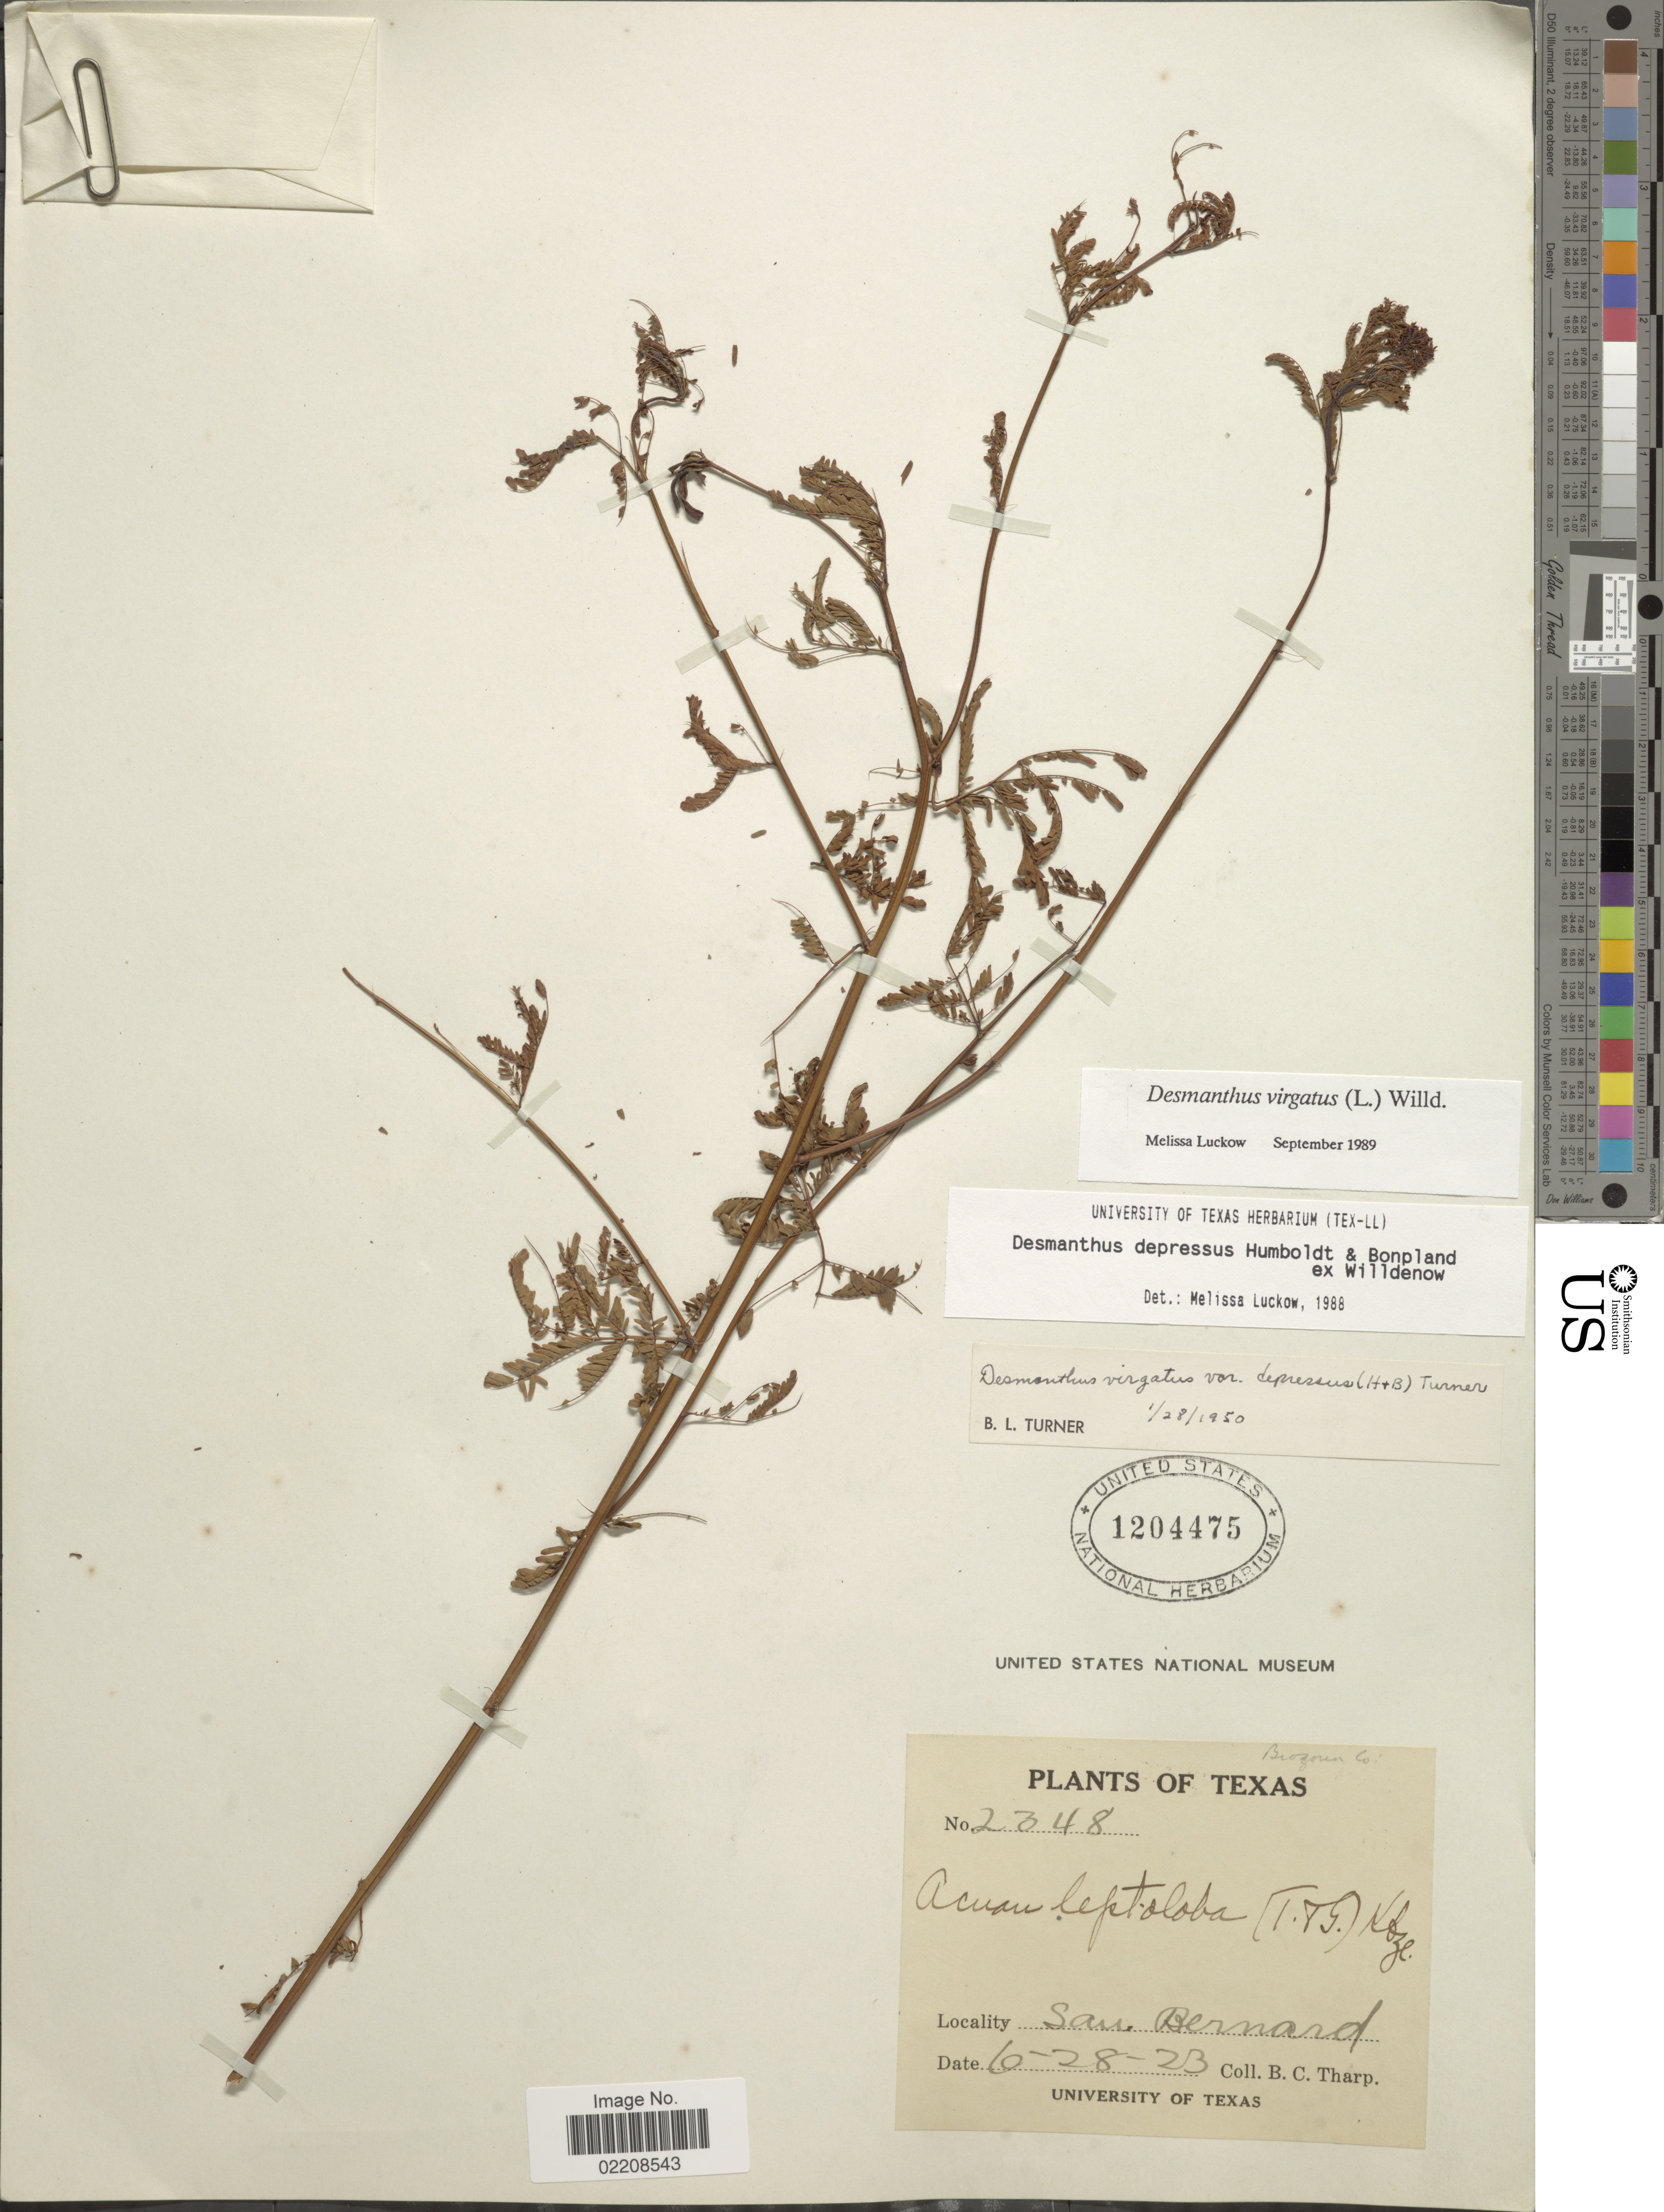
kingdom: Plantae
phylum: Tracheophyta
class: Magnoliopsida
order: Fabales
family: Fabaceae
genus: Desmanthus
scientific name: Desmanthus virgatus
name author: (L.) Willd.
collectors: B. C. Tharp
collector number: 2348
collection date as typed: Transcribed d/m/y: 28/6/23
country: United States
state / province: Texas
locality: Brazoria Co. San Bernard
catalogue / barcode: US 1204475